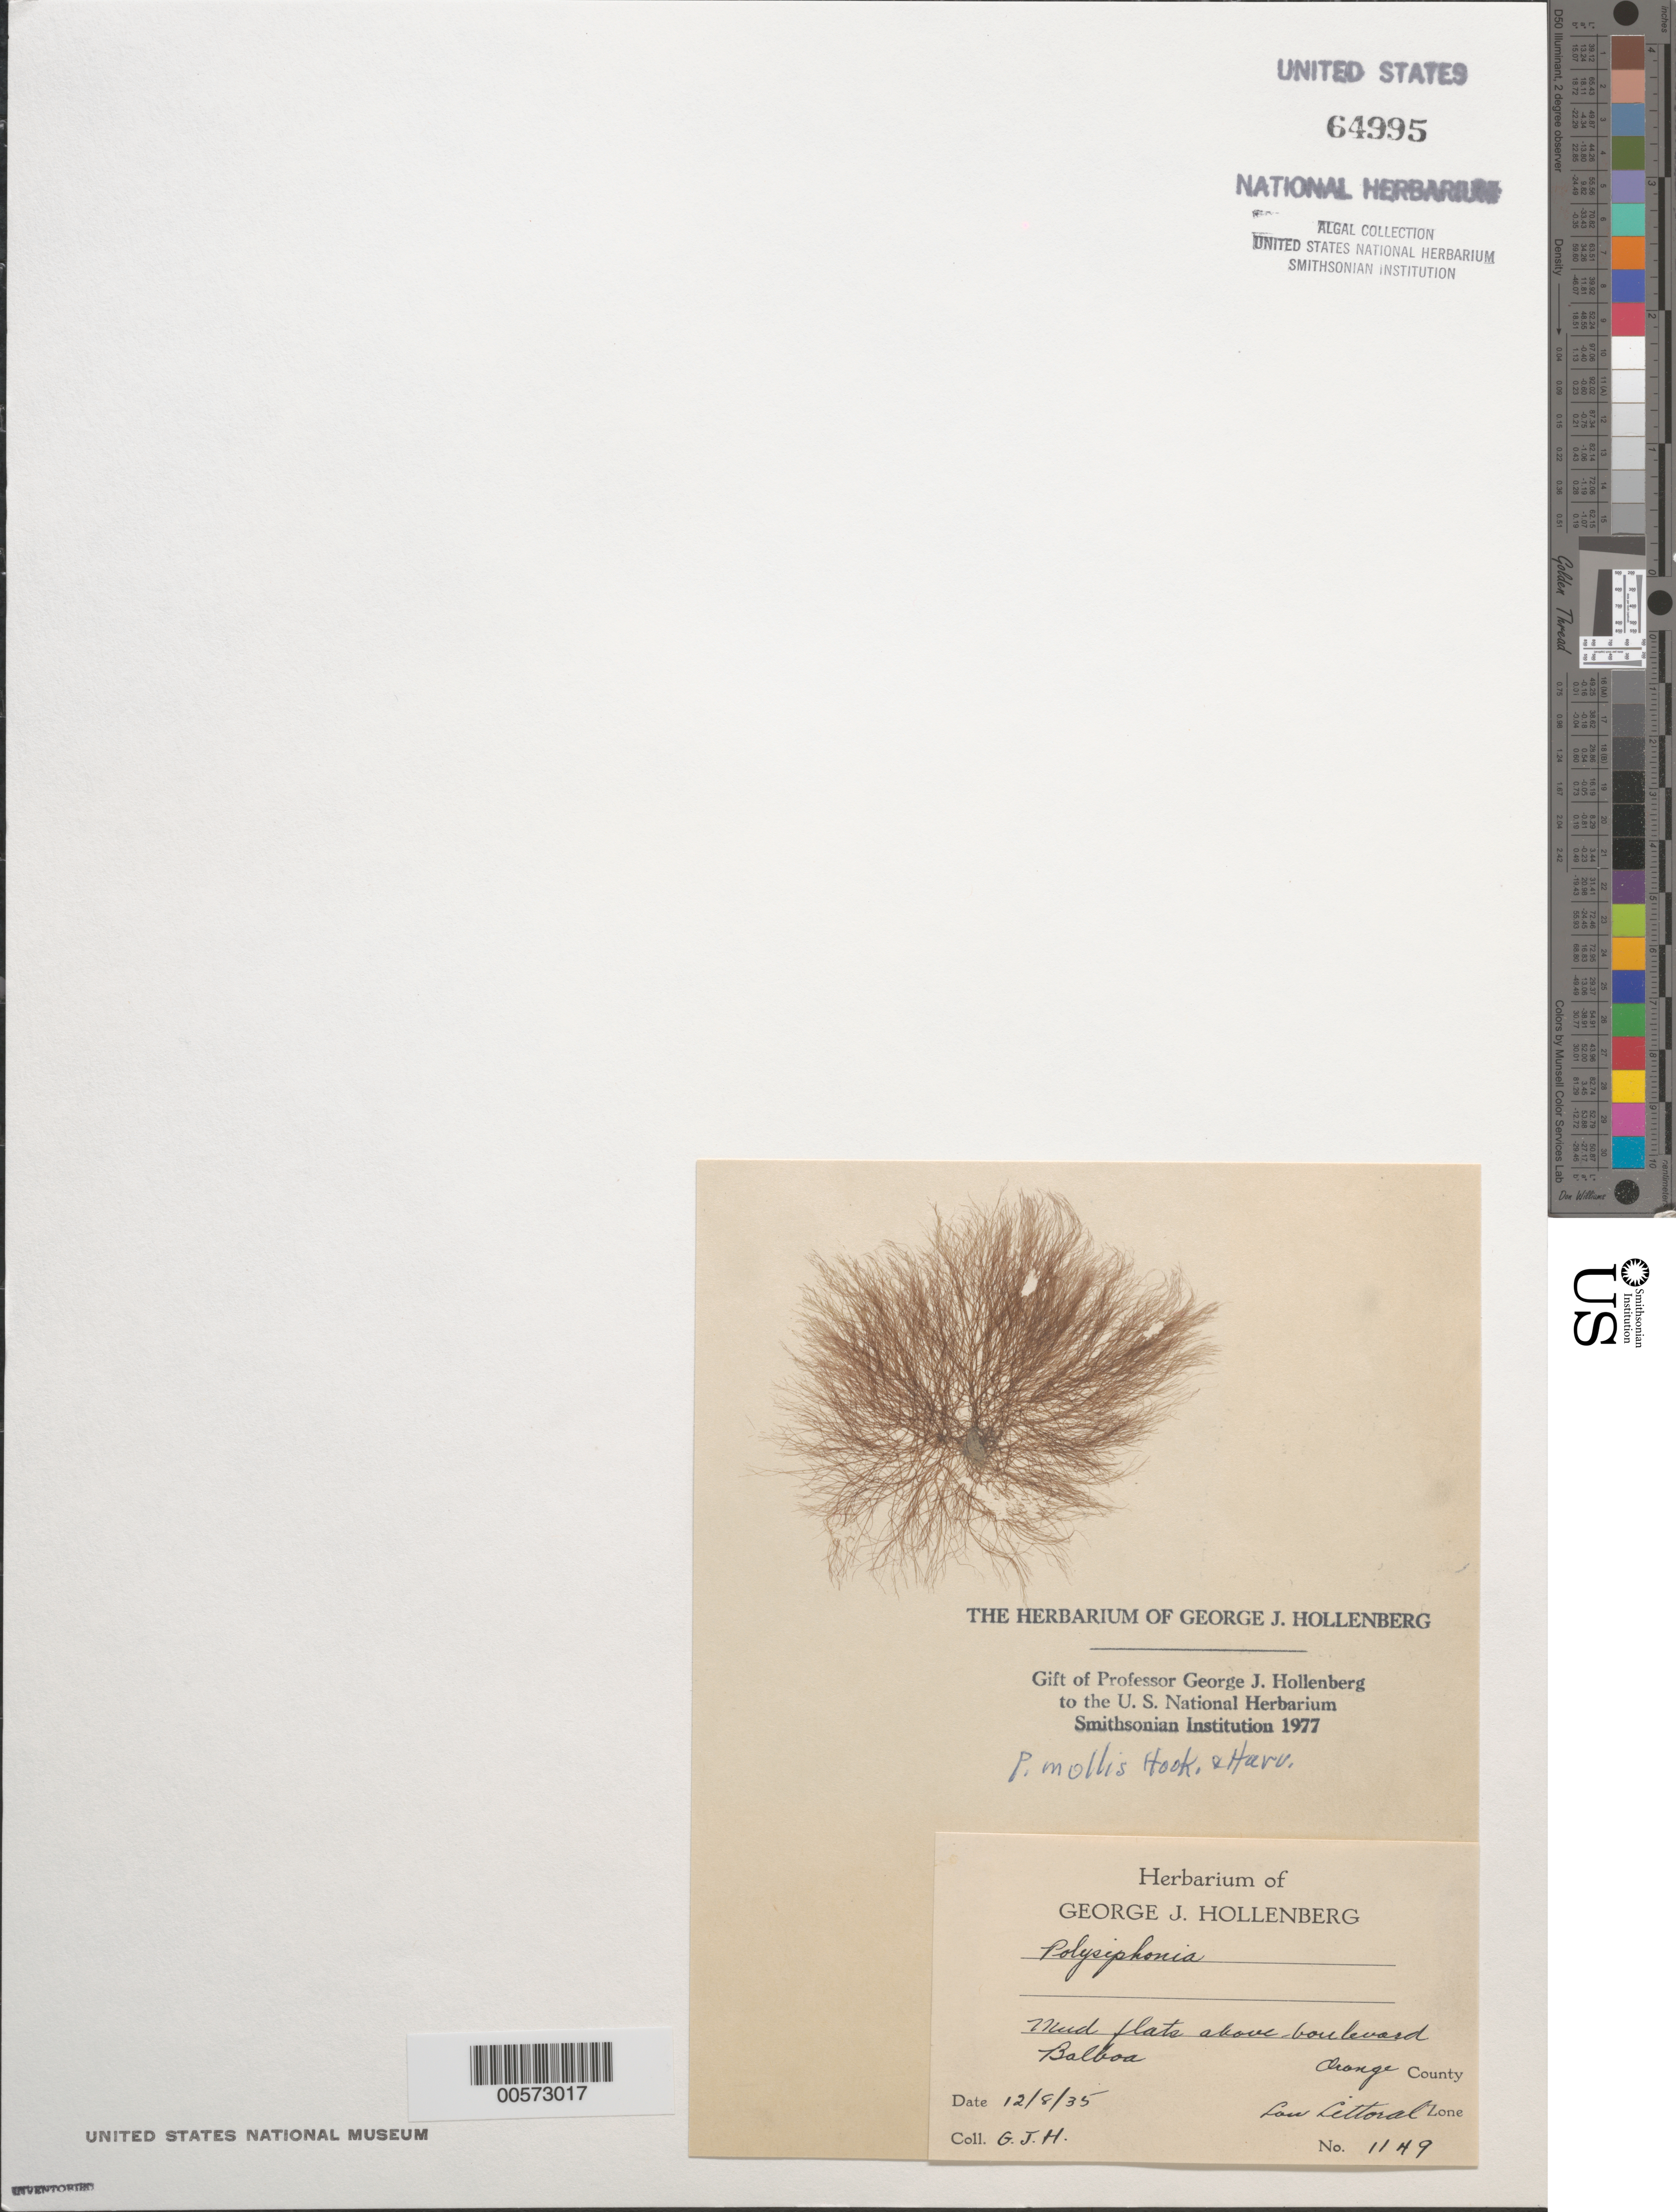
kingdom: Plantae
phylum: Rhodophyta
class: Florideophyceae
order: Ceramiales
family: Rhodomelaceae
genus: Polysiphonia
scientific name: Polysiphonia mollis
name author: Hook. f. & Harv.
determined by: Hollenberg, George J.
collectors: G. Hollenberg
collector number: GJH 1149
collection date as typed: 08 Dec 1935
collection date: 1935-12-08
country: United States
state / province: California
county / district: Orange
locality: Balboa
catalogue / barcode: US 64995